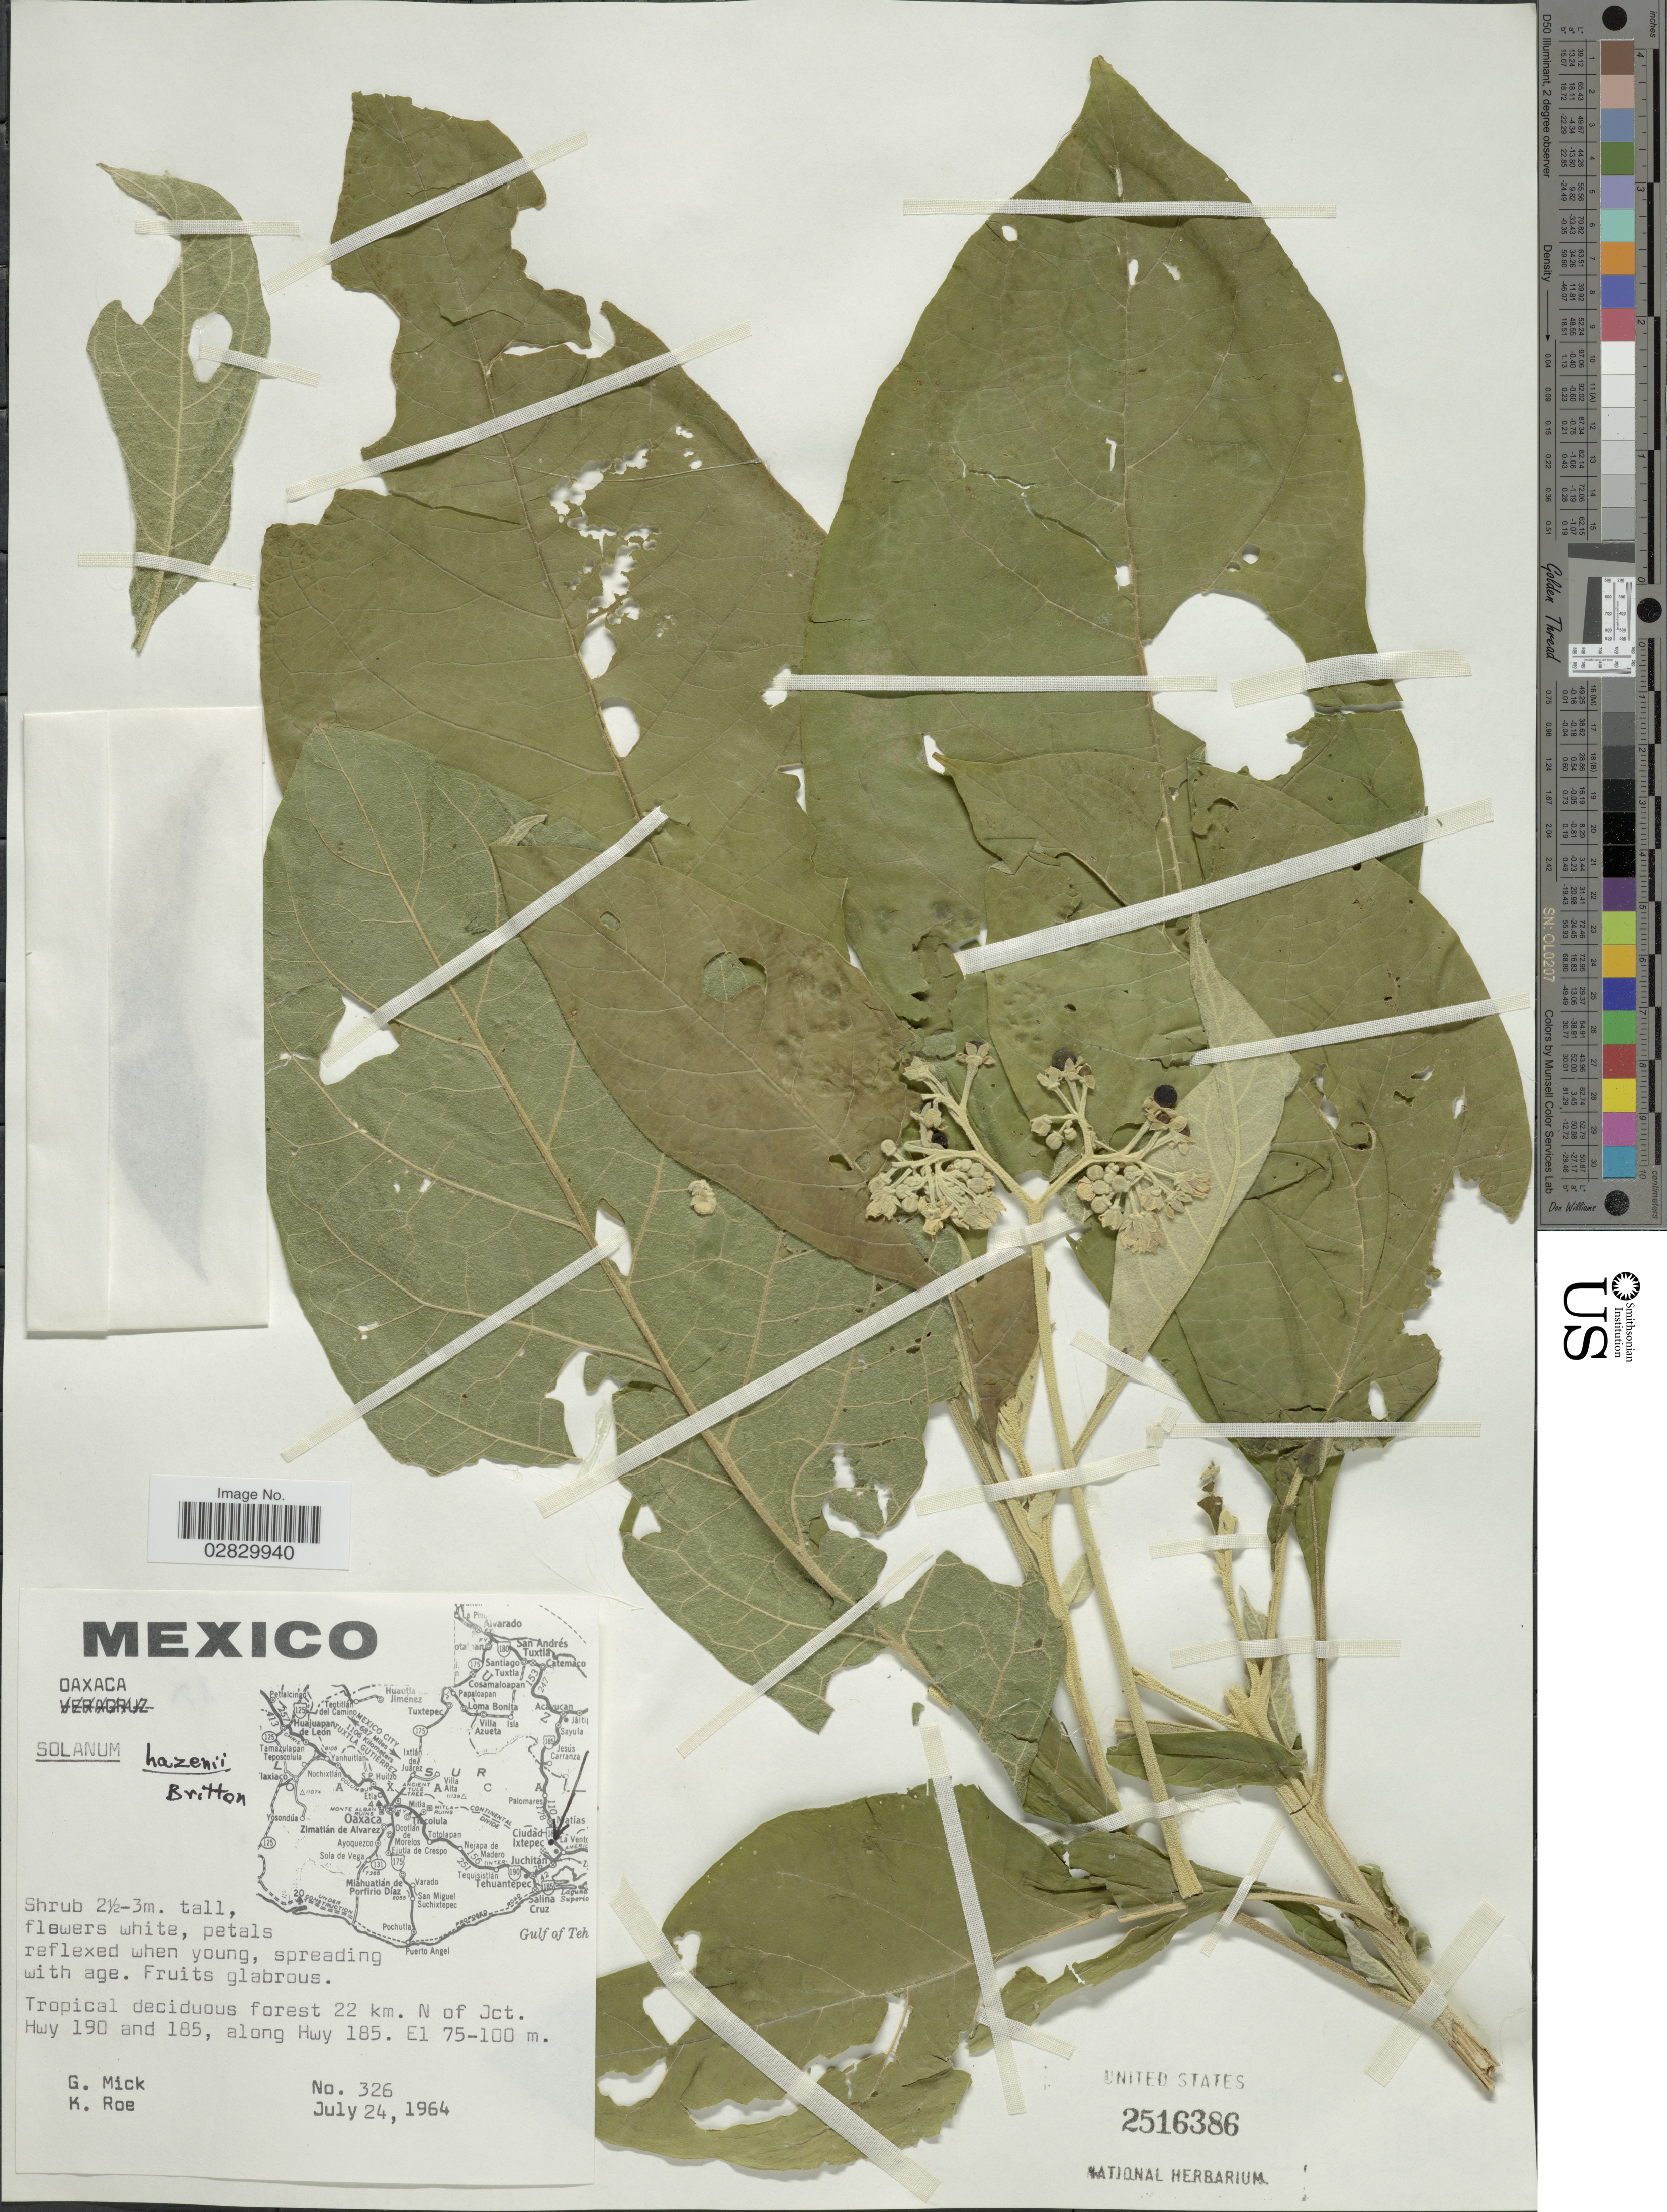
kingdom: Plantae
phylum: Tracheophyta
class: Magnoliopsida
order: Solanales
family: Solanaceae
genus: Solanum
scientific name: Solanum hazenii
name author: Britton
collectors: G. Mick & K. Roe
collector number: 326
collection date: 1964-07-24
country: Mexico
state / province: Oaxaca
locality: Tropical deciduous forest 22 km. N of Jct. Hwy 190 and 185, along Hwy 185.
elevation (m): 75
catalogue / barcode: US 2516386